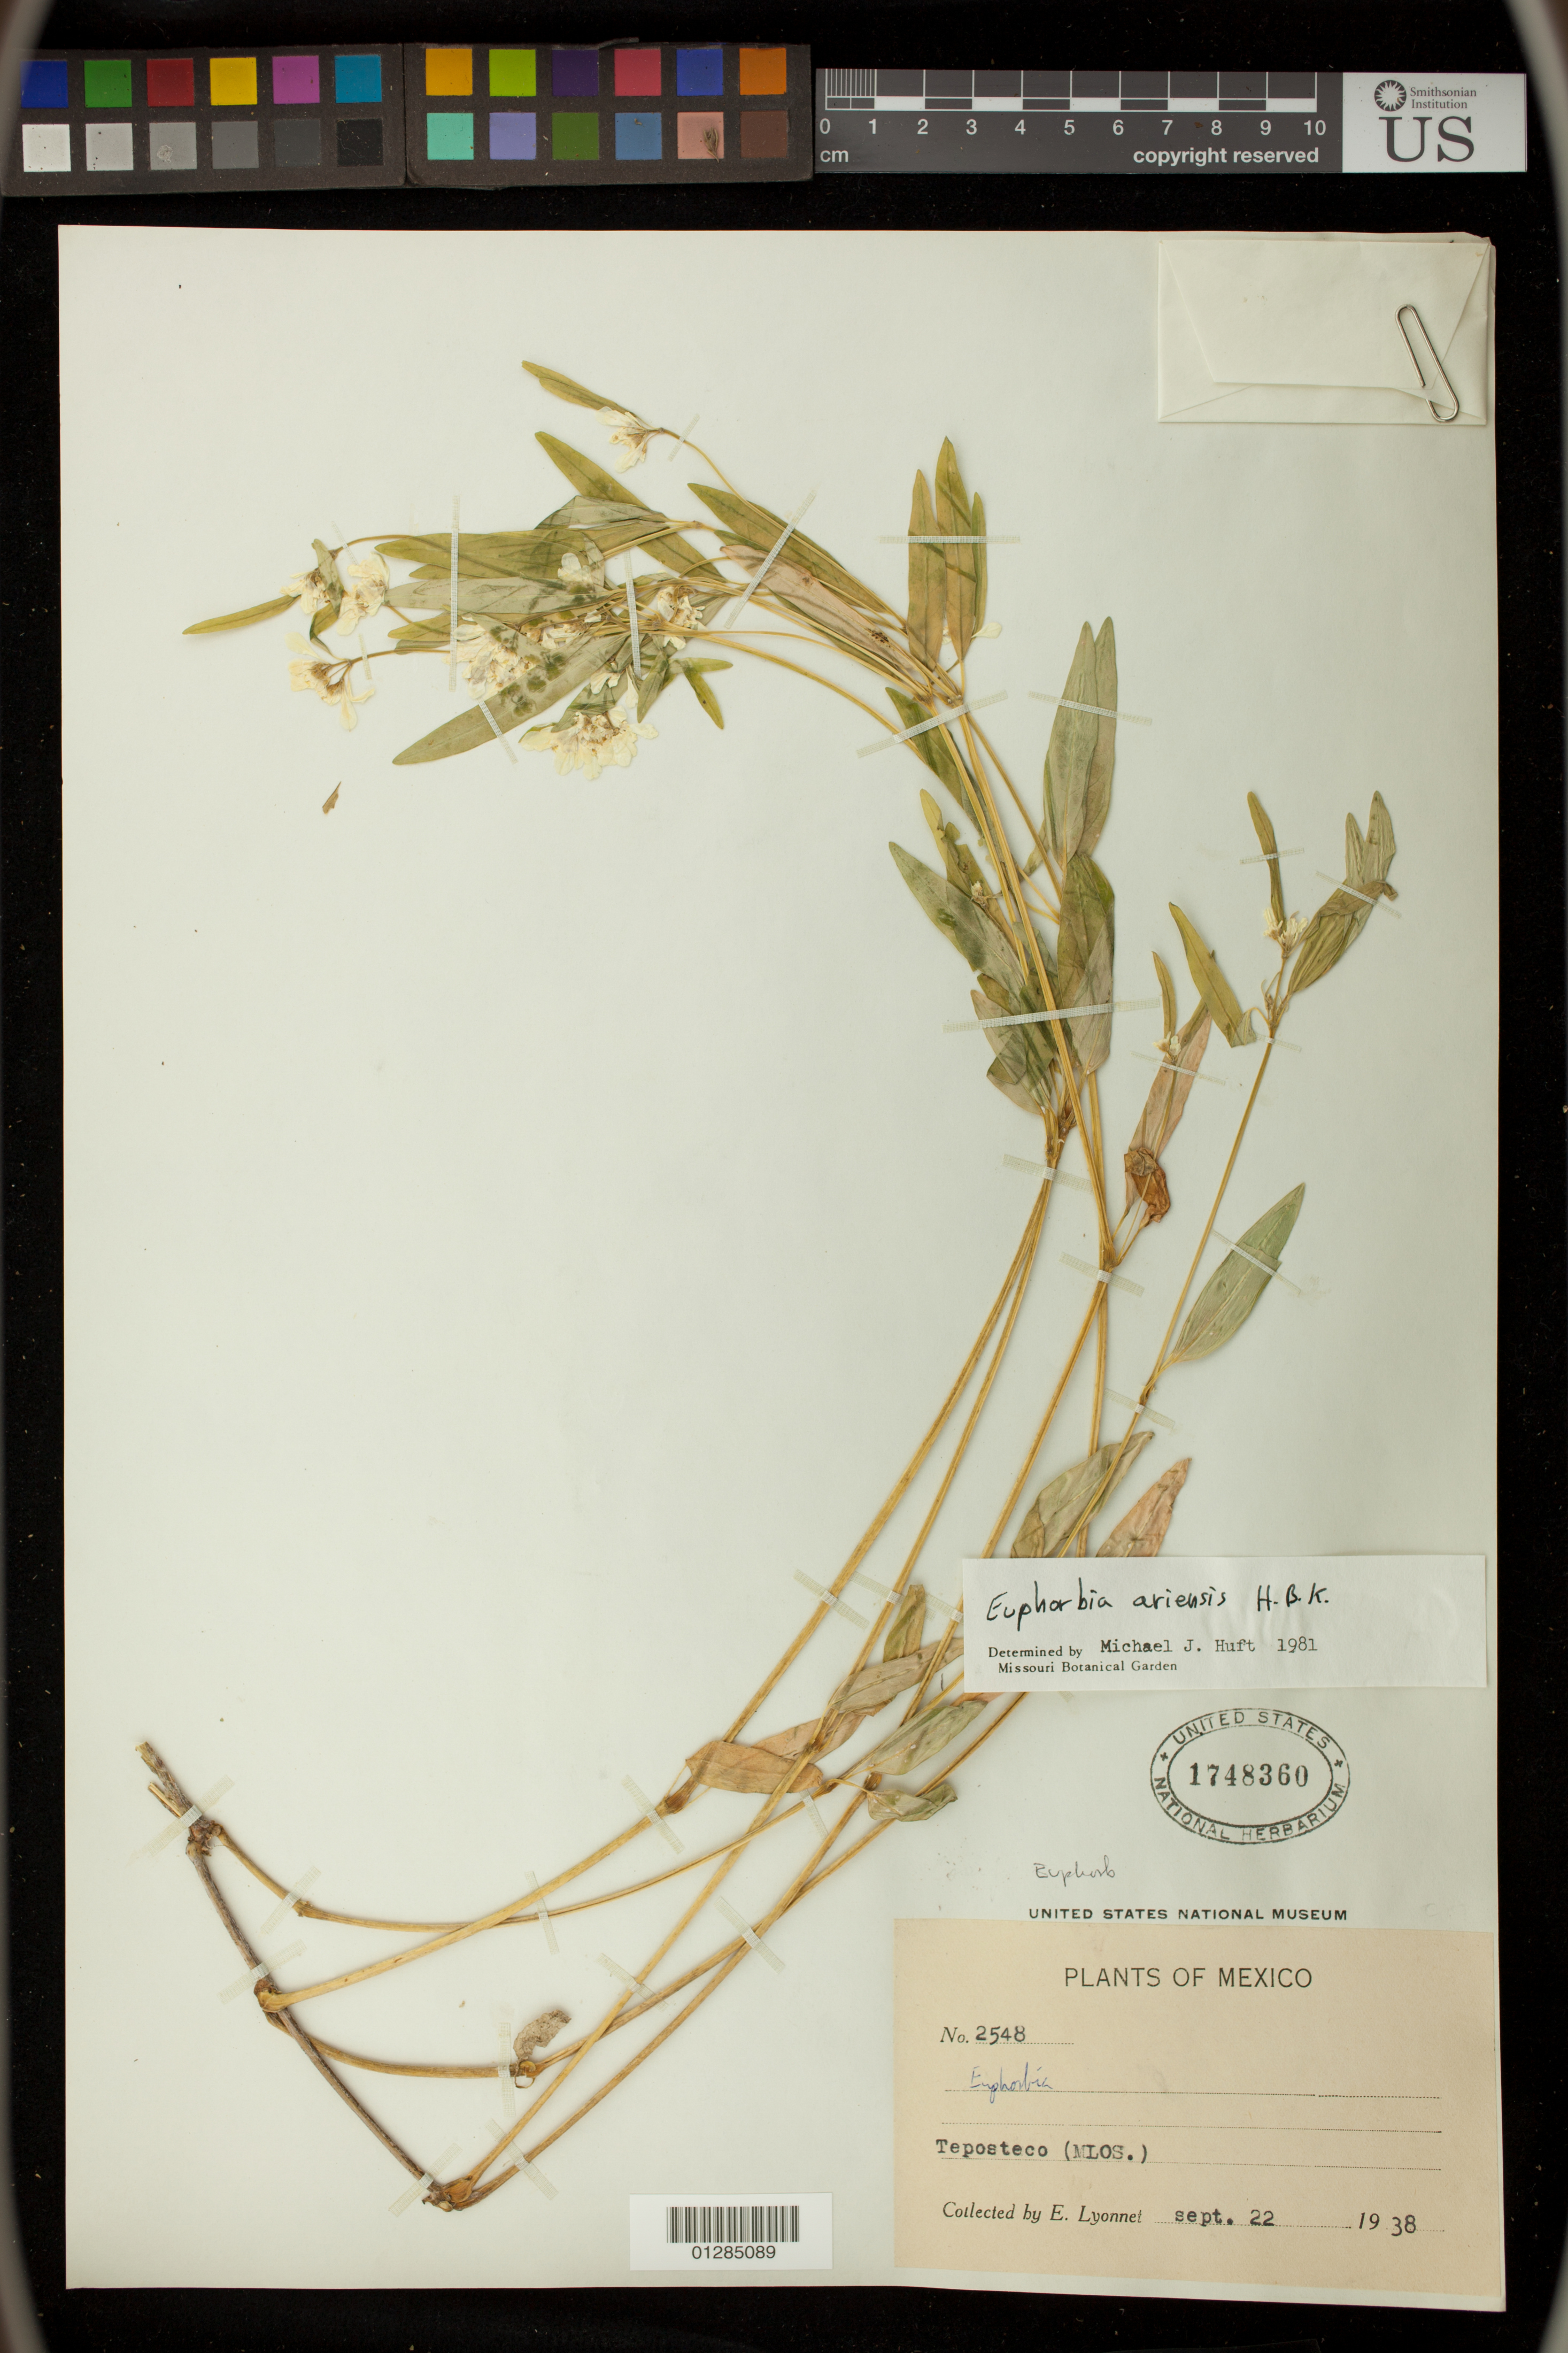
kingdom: Plantae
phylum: Tracheophyta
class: Magnoliopsida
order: Malpighiales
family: Euphorbiaceae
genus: Euphorbia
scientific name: Euphorbia ariensis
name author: Kunth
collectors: E. Lyonnet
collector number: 2548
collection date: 1938-09-22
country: Mexico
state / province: Morelos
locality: Teposteco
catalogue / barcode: US 1748360